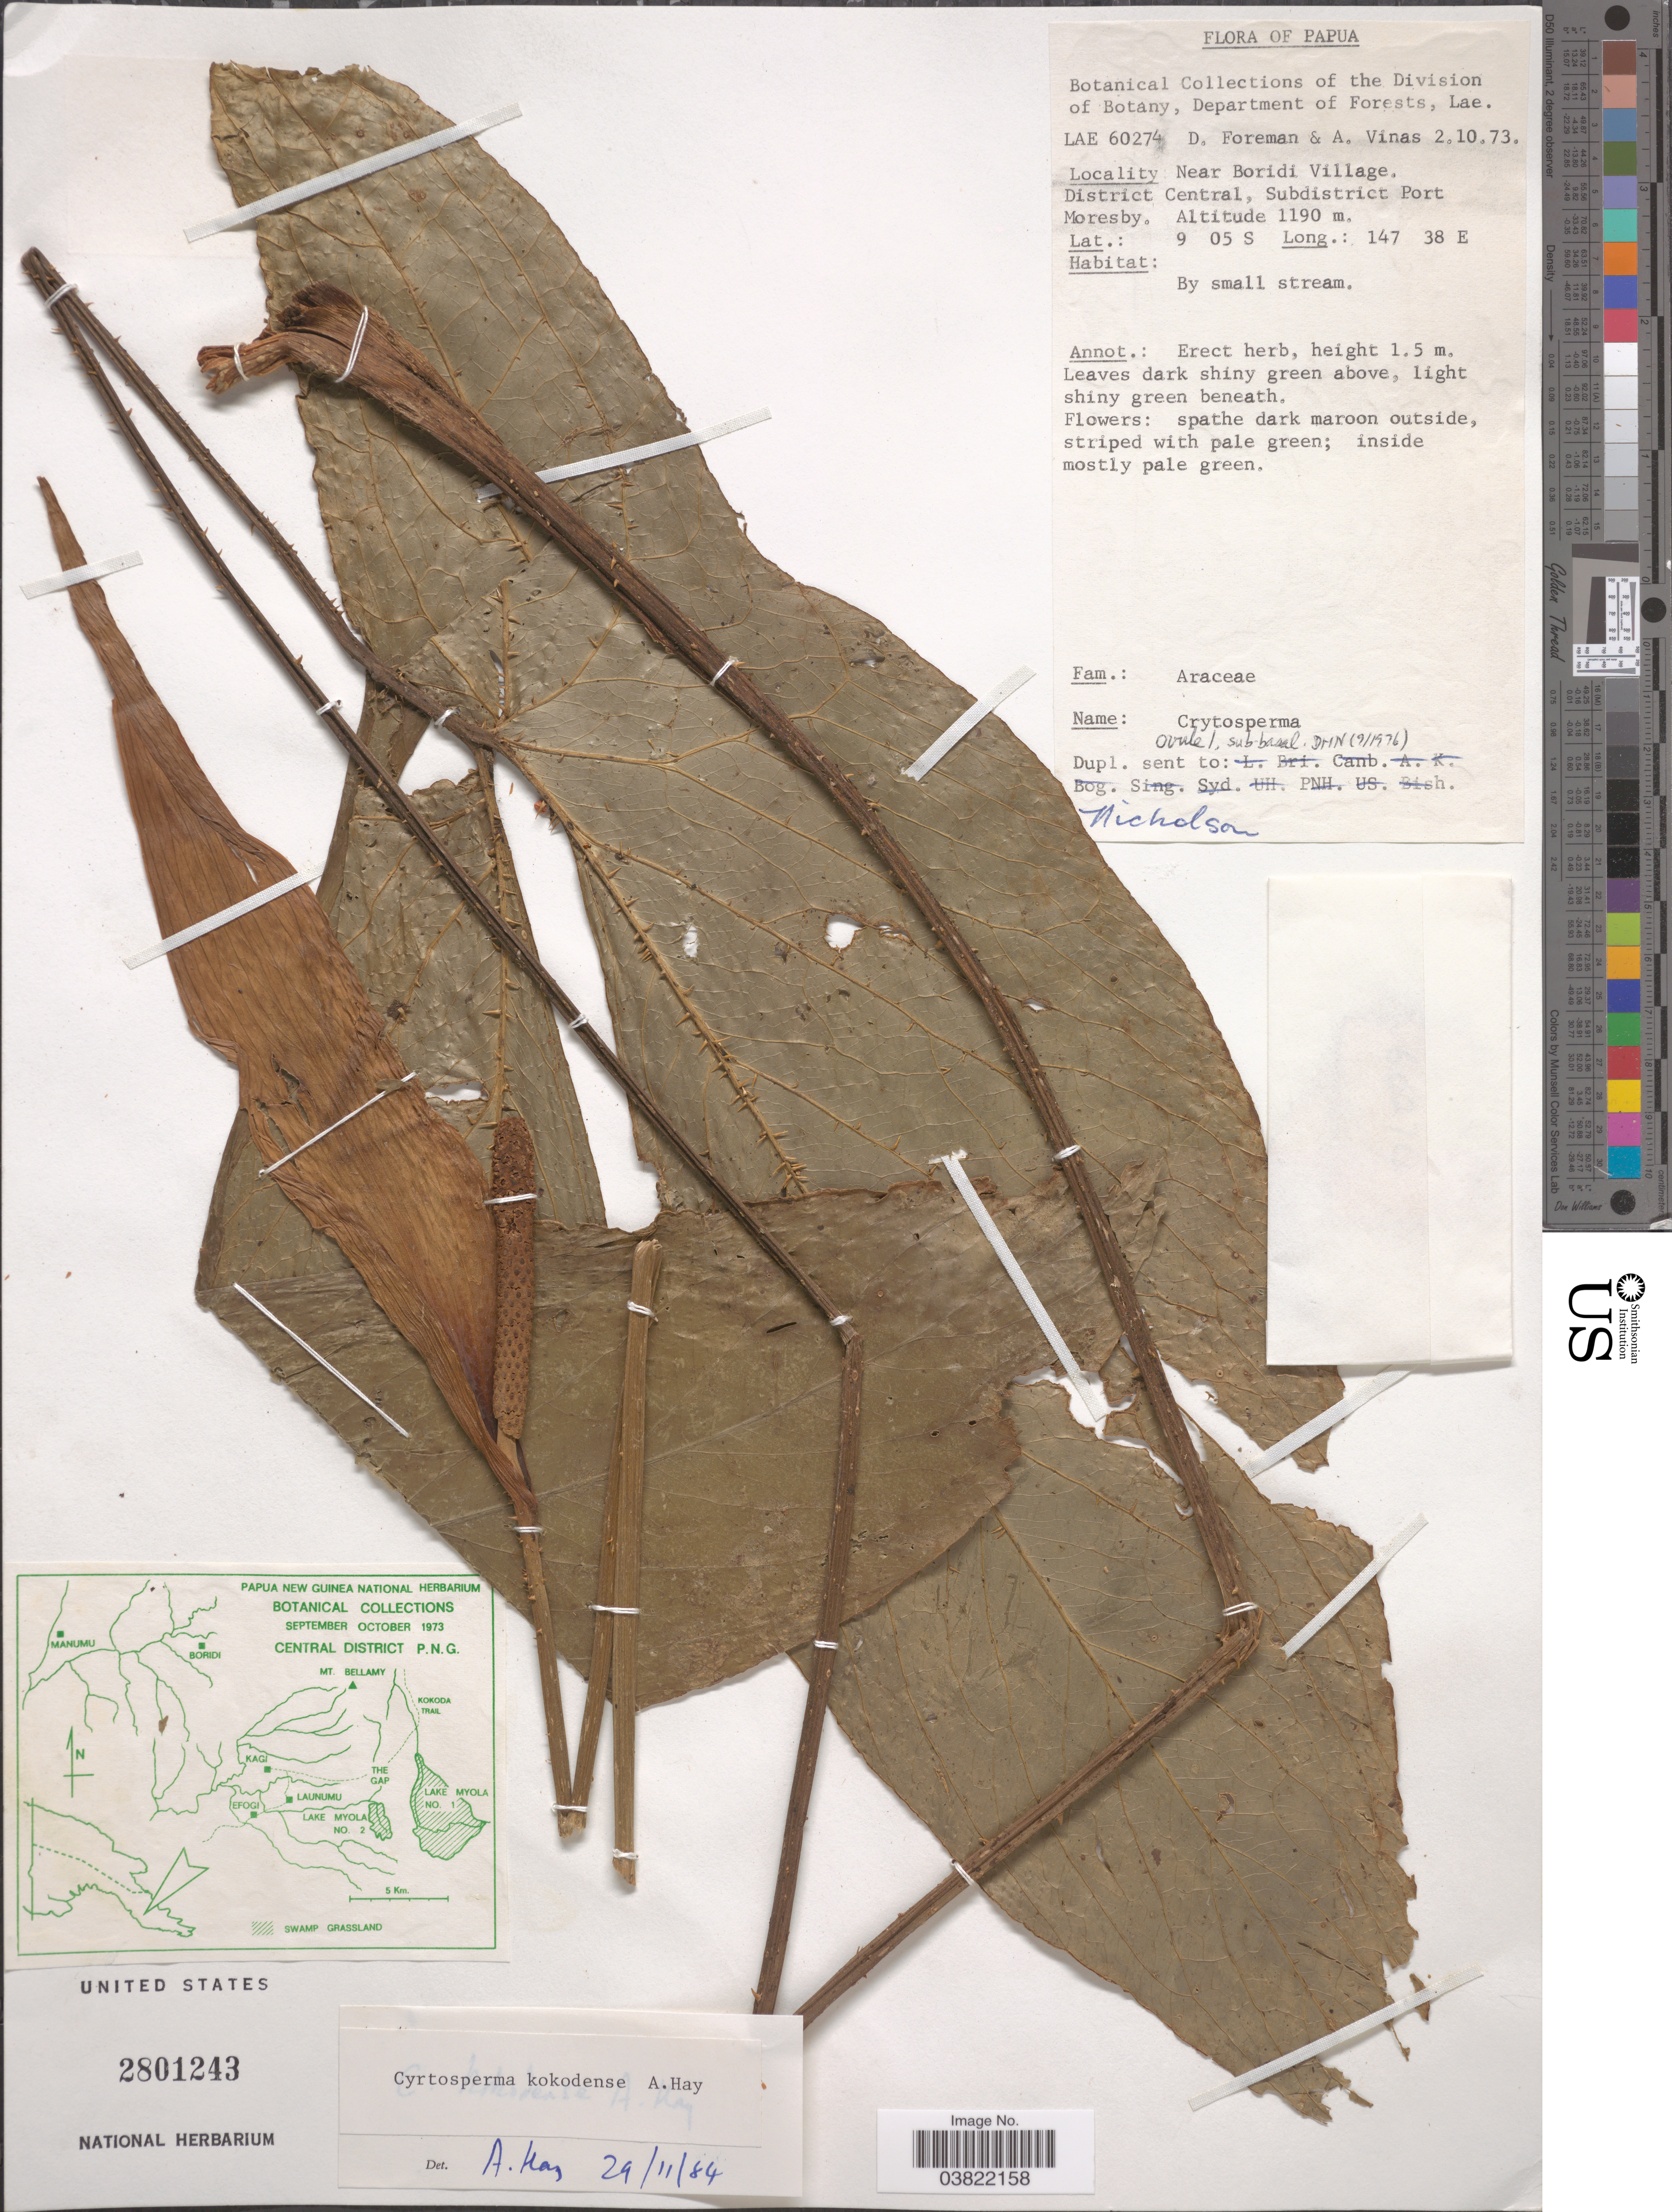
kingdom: Plantae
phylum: Tracheophyta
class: Liliopsida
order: Alismatales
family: Araceae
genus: Cyrtosperma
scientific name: Cyrtosperma kokodense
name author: A. Hay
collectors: D. Foreman & A. Vinas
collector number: LAE 60274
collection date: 1973-10-02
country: Papua New Guinea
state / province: Central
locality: Papua. Near Boridi Village. District Central, Subdistrict Port Moresby.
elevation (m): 1190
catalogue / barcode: US 2801243